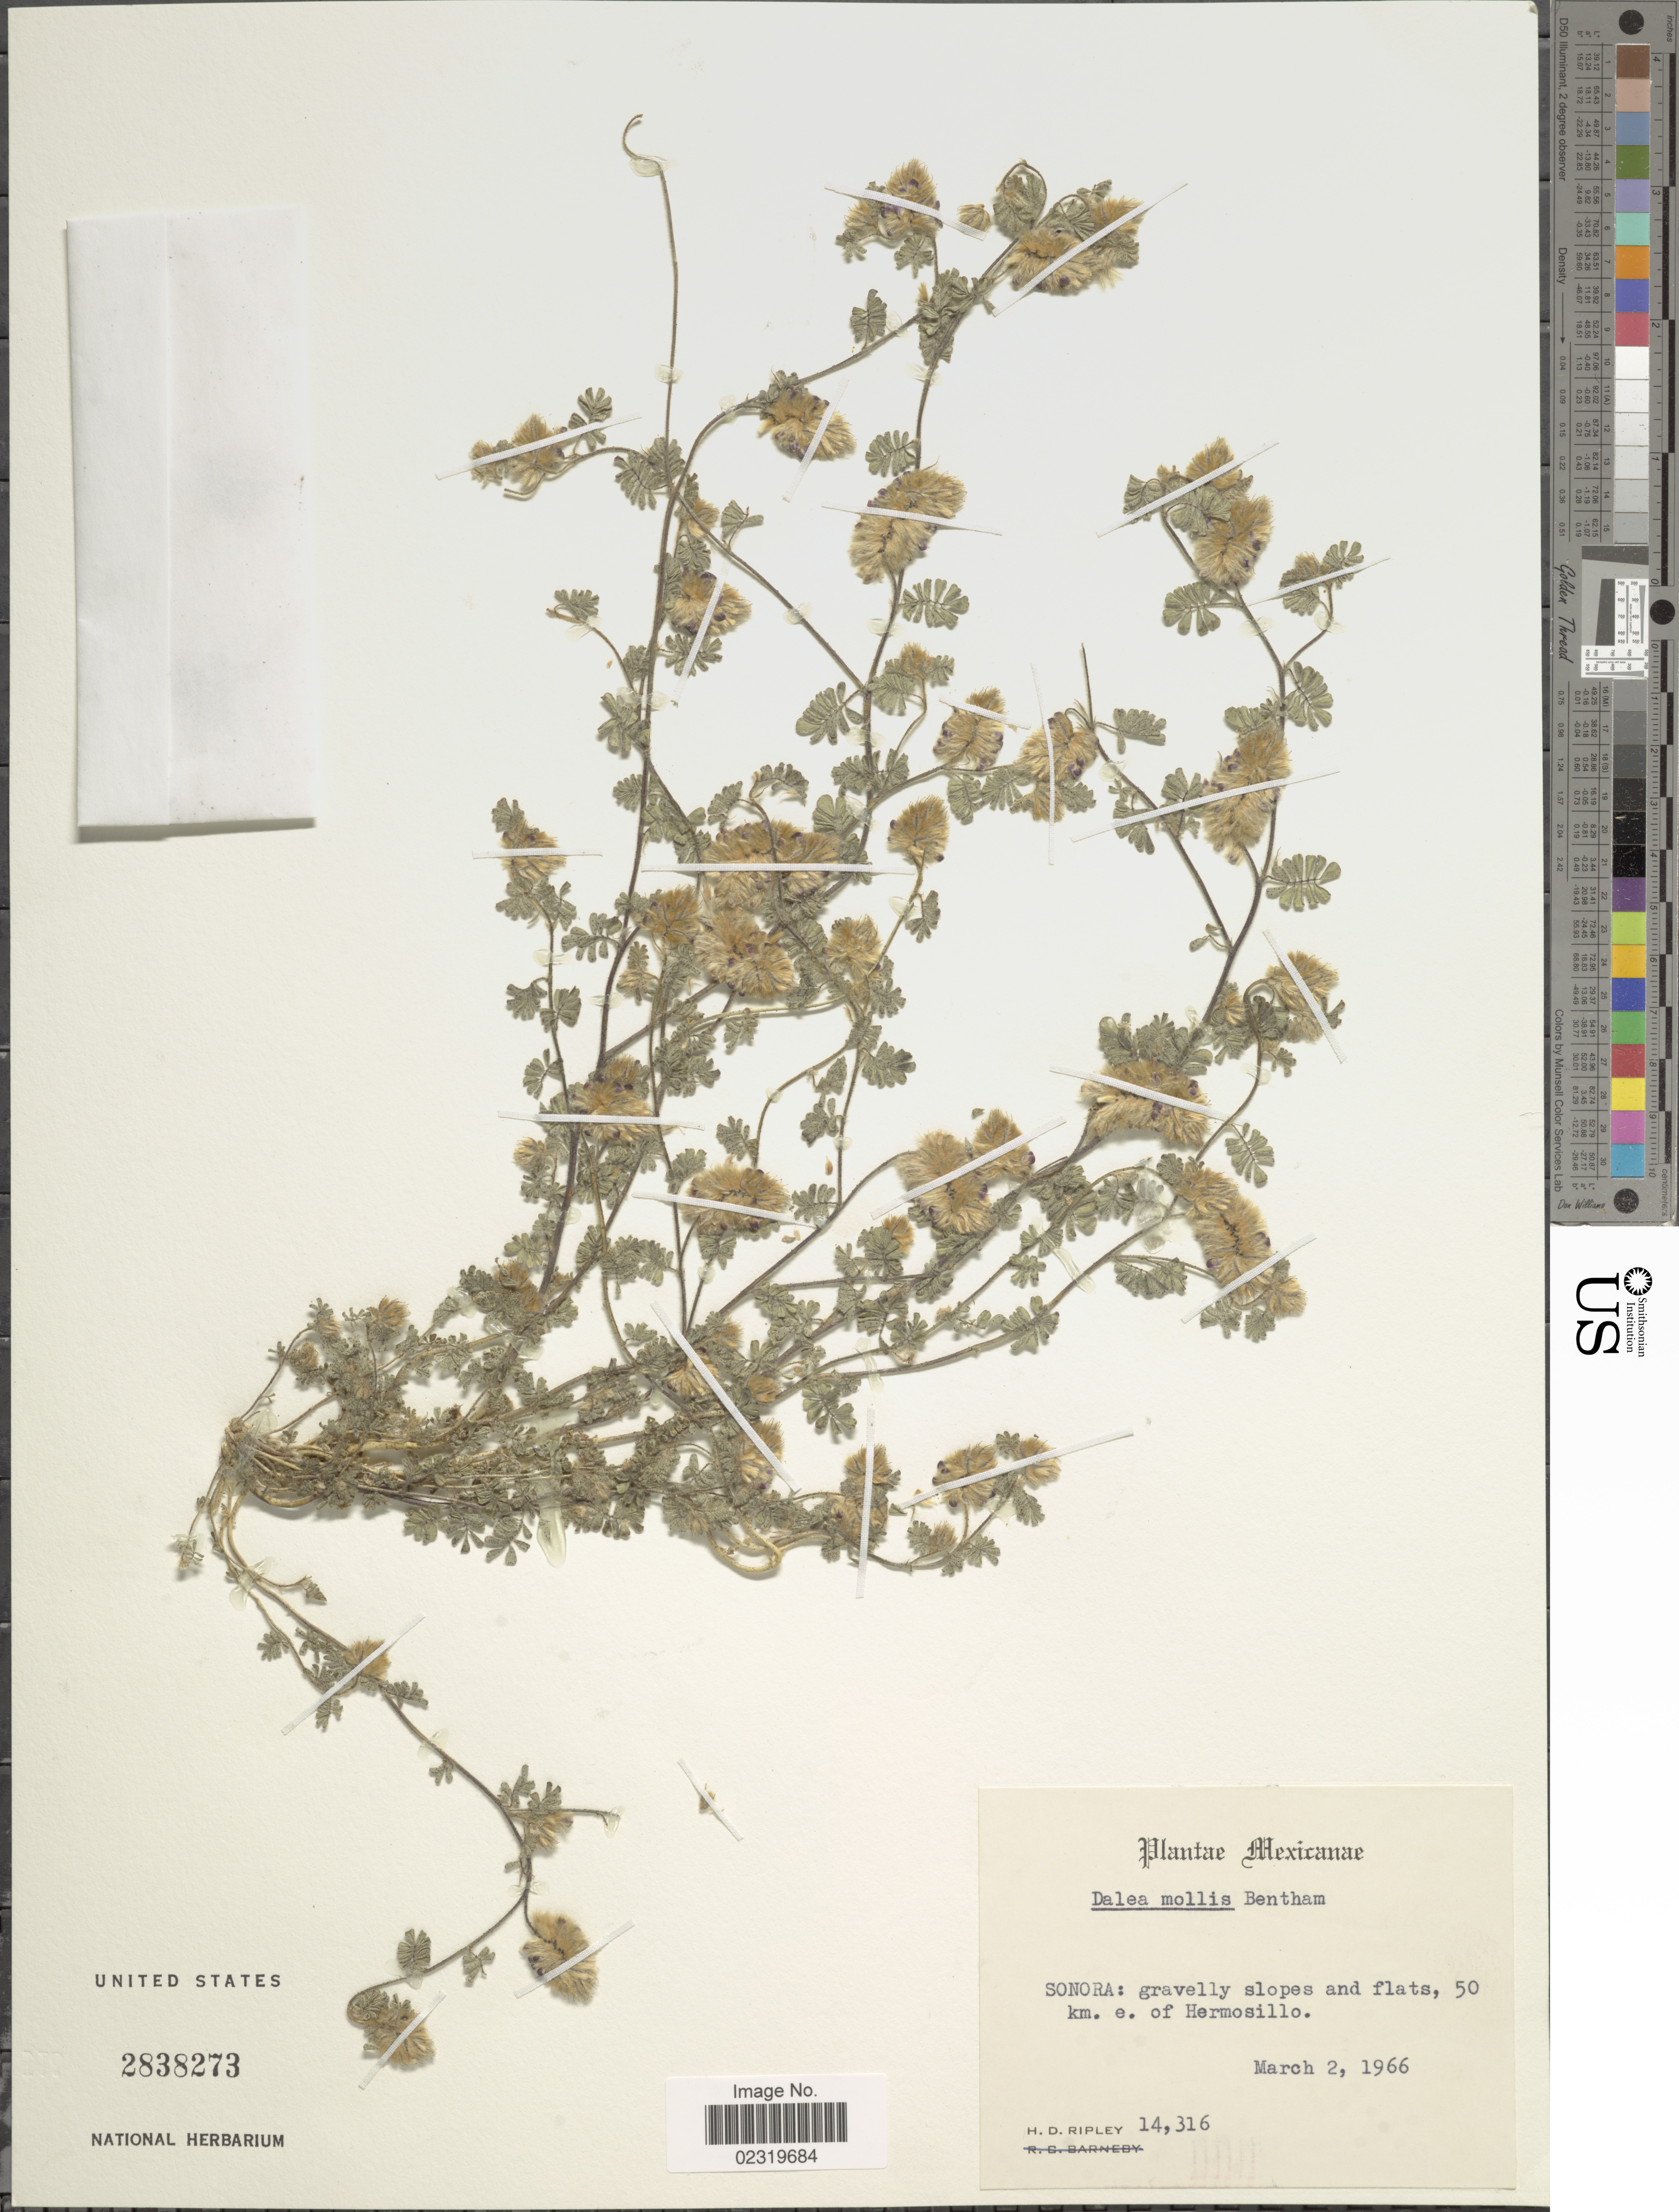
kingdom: Plantae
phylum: Tracheophyta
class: Magnoliopsida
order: Fabales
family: Fabaceae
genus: Dalea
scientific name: Dalea mollis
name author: Benth.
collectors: H. Ripley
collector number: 14316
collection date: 1966-03-02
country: Mexico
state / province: Sonora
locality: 50 km e. of Hermosillo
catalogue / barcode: US 2838273